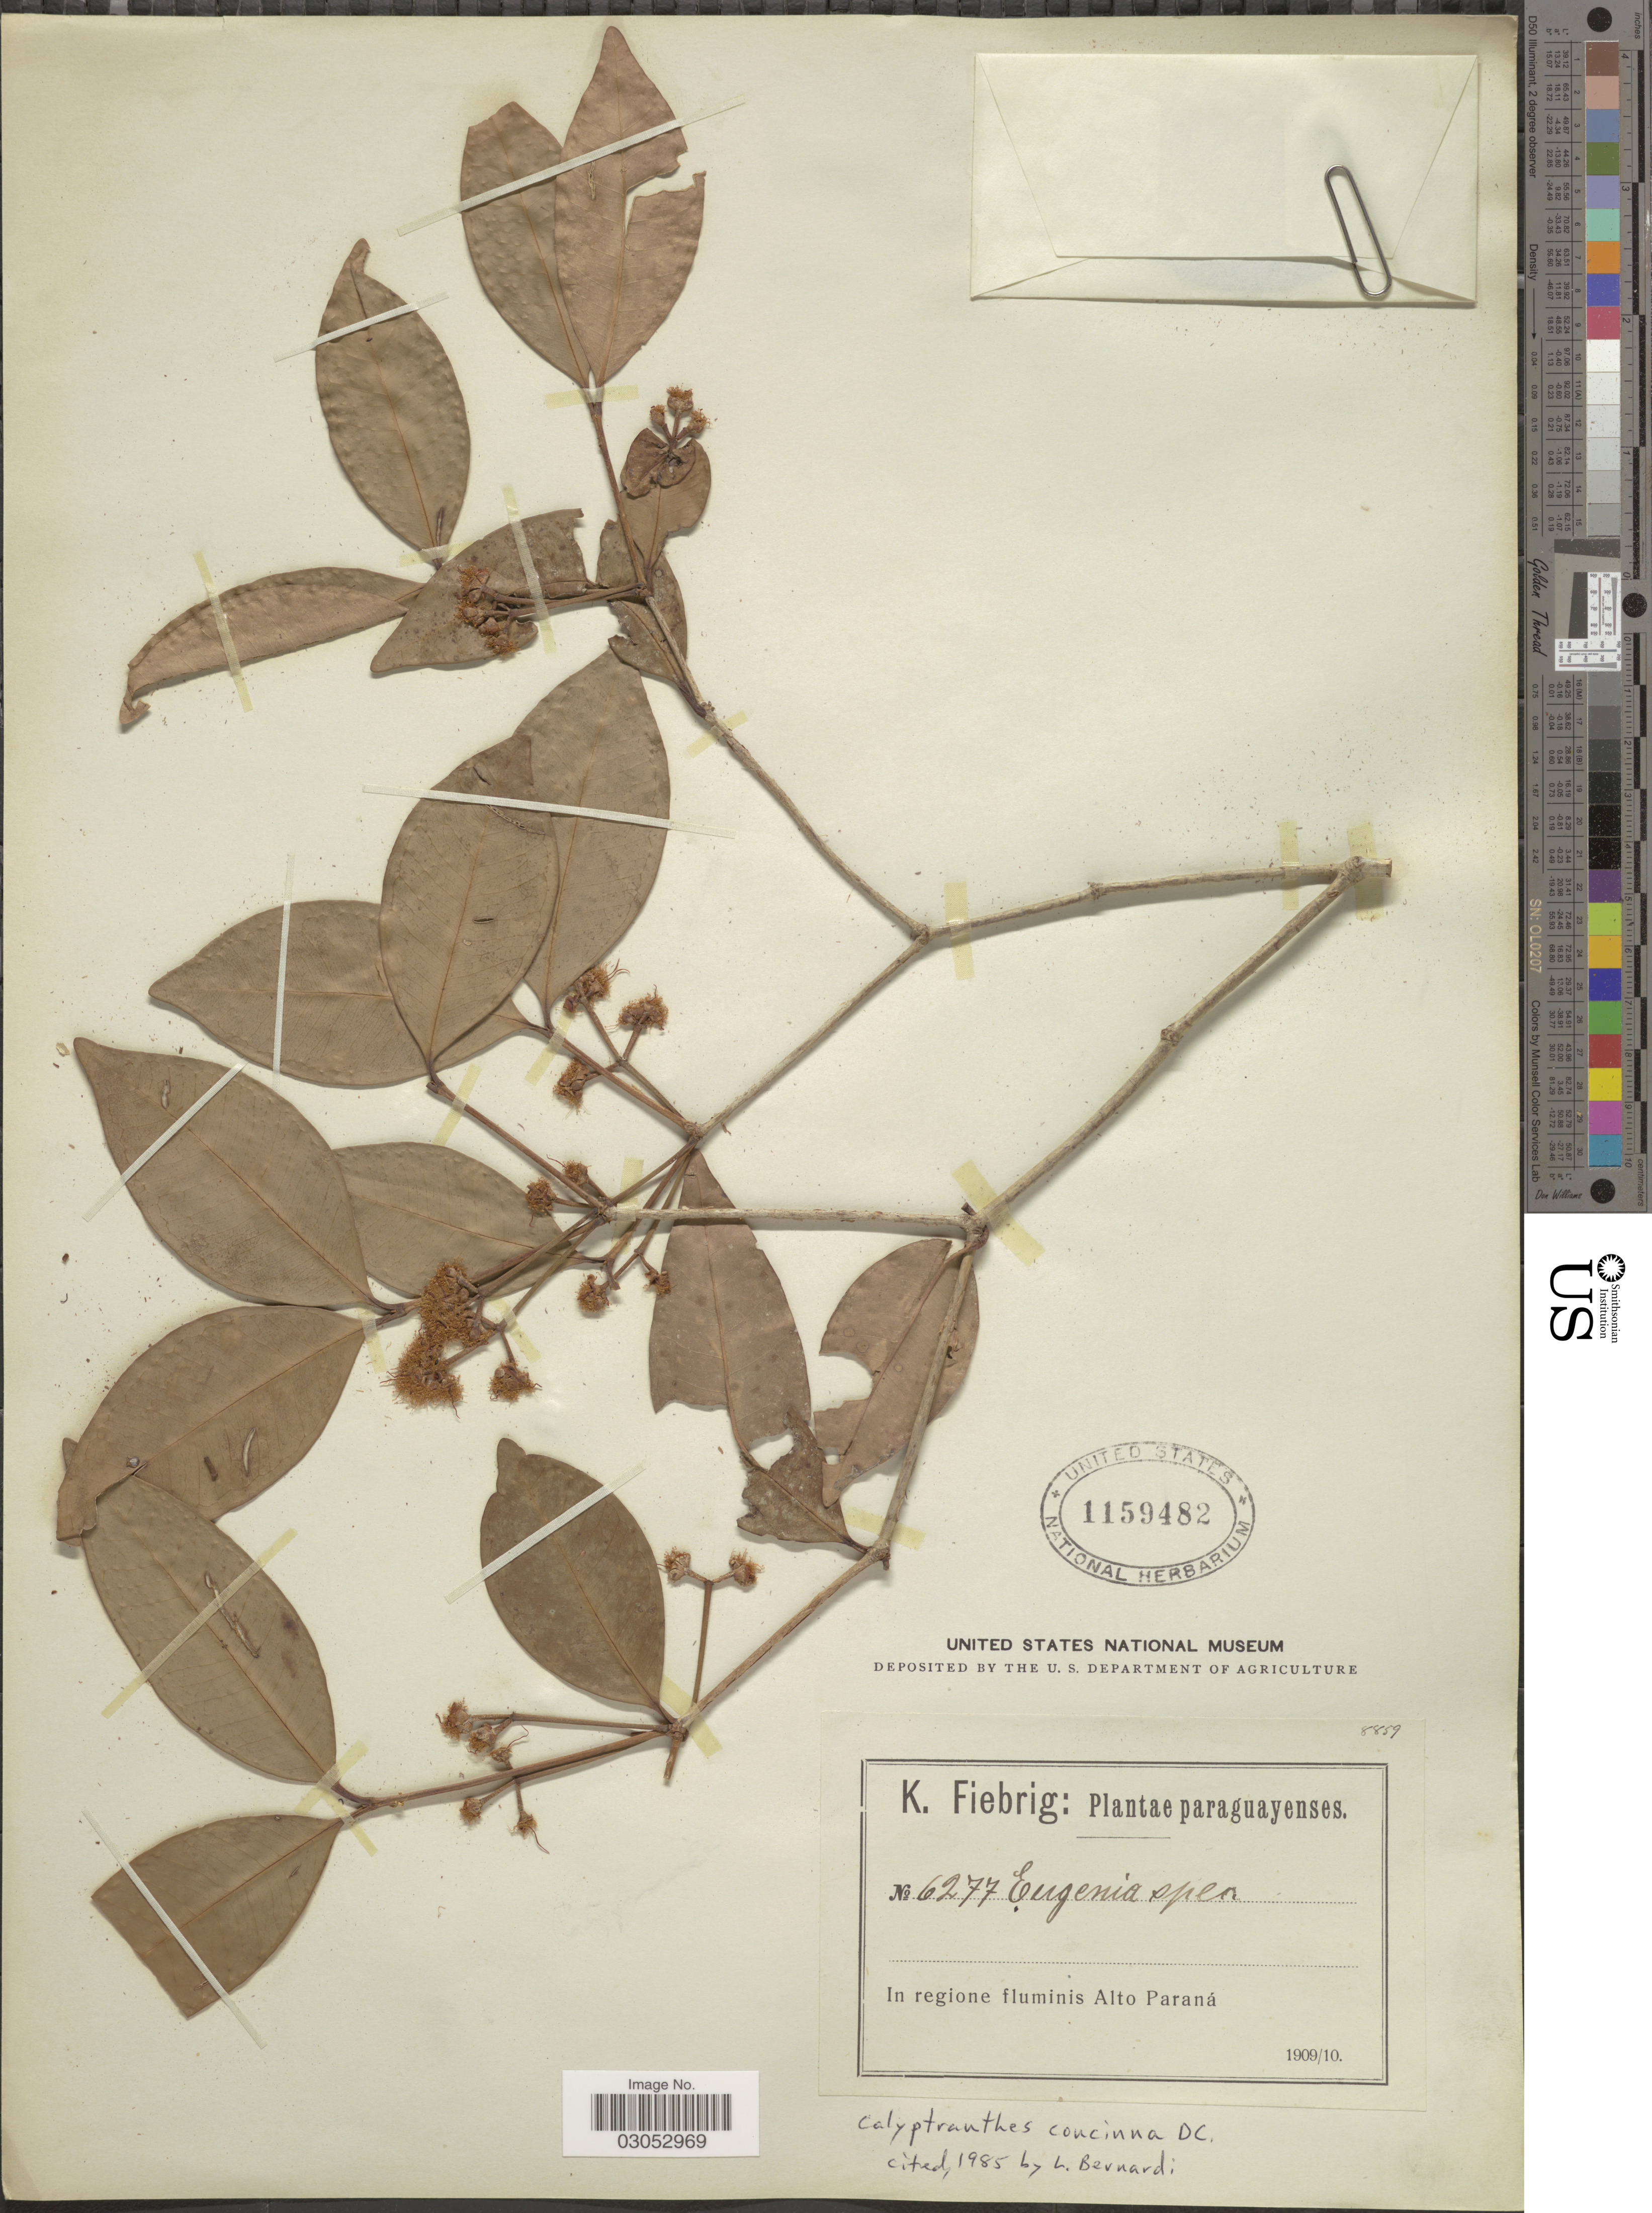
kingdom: Plantae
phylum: Tracheophyta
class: Magnoliopsida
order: Myrtales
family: Myrtaceae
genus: Myrcia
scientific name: Myrcia glomerata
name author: (Cambess.) G.P. Burton & E. Lucas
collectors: K. Fiebrig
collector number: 6277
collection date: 1909/1910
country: Paraguay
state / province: Alto Parana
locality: In regione fluminis Alto Paraná.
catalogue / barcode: US 1159482